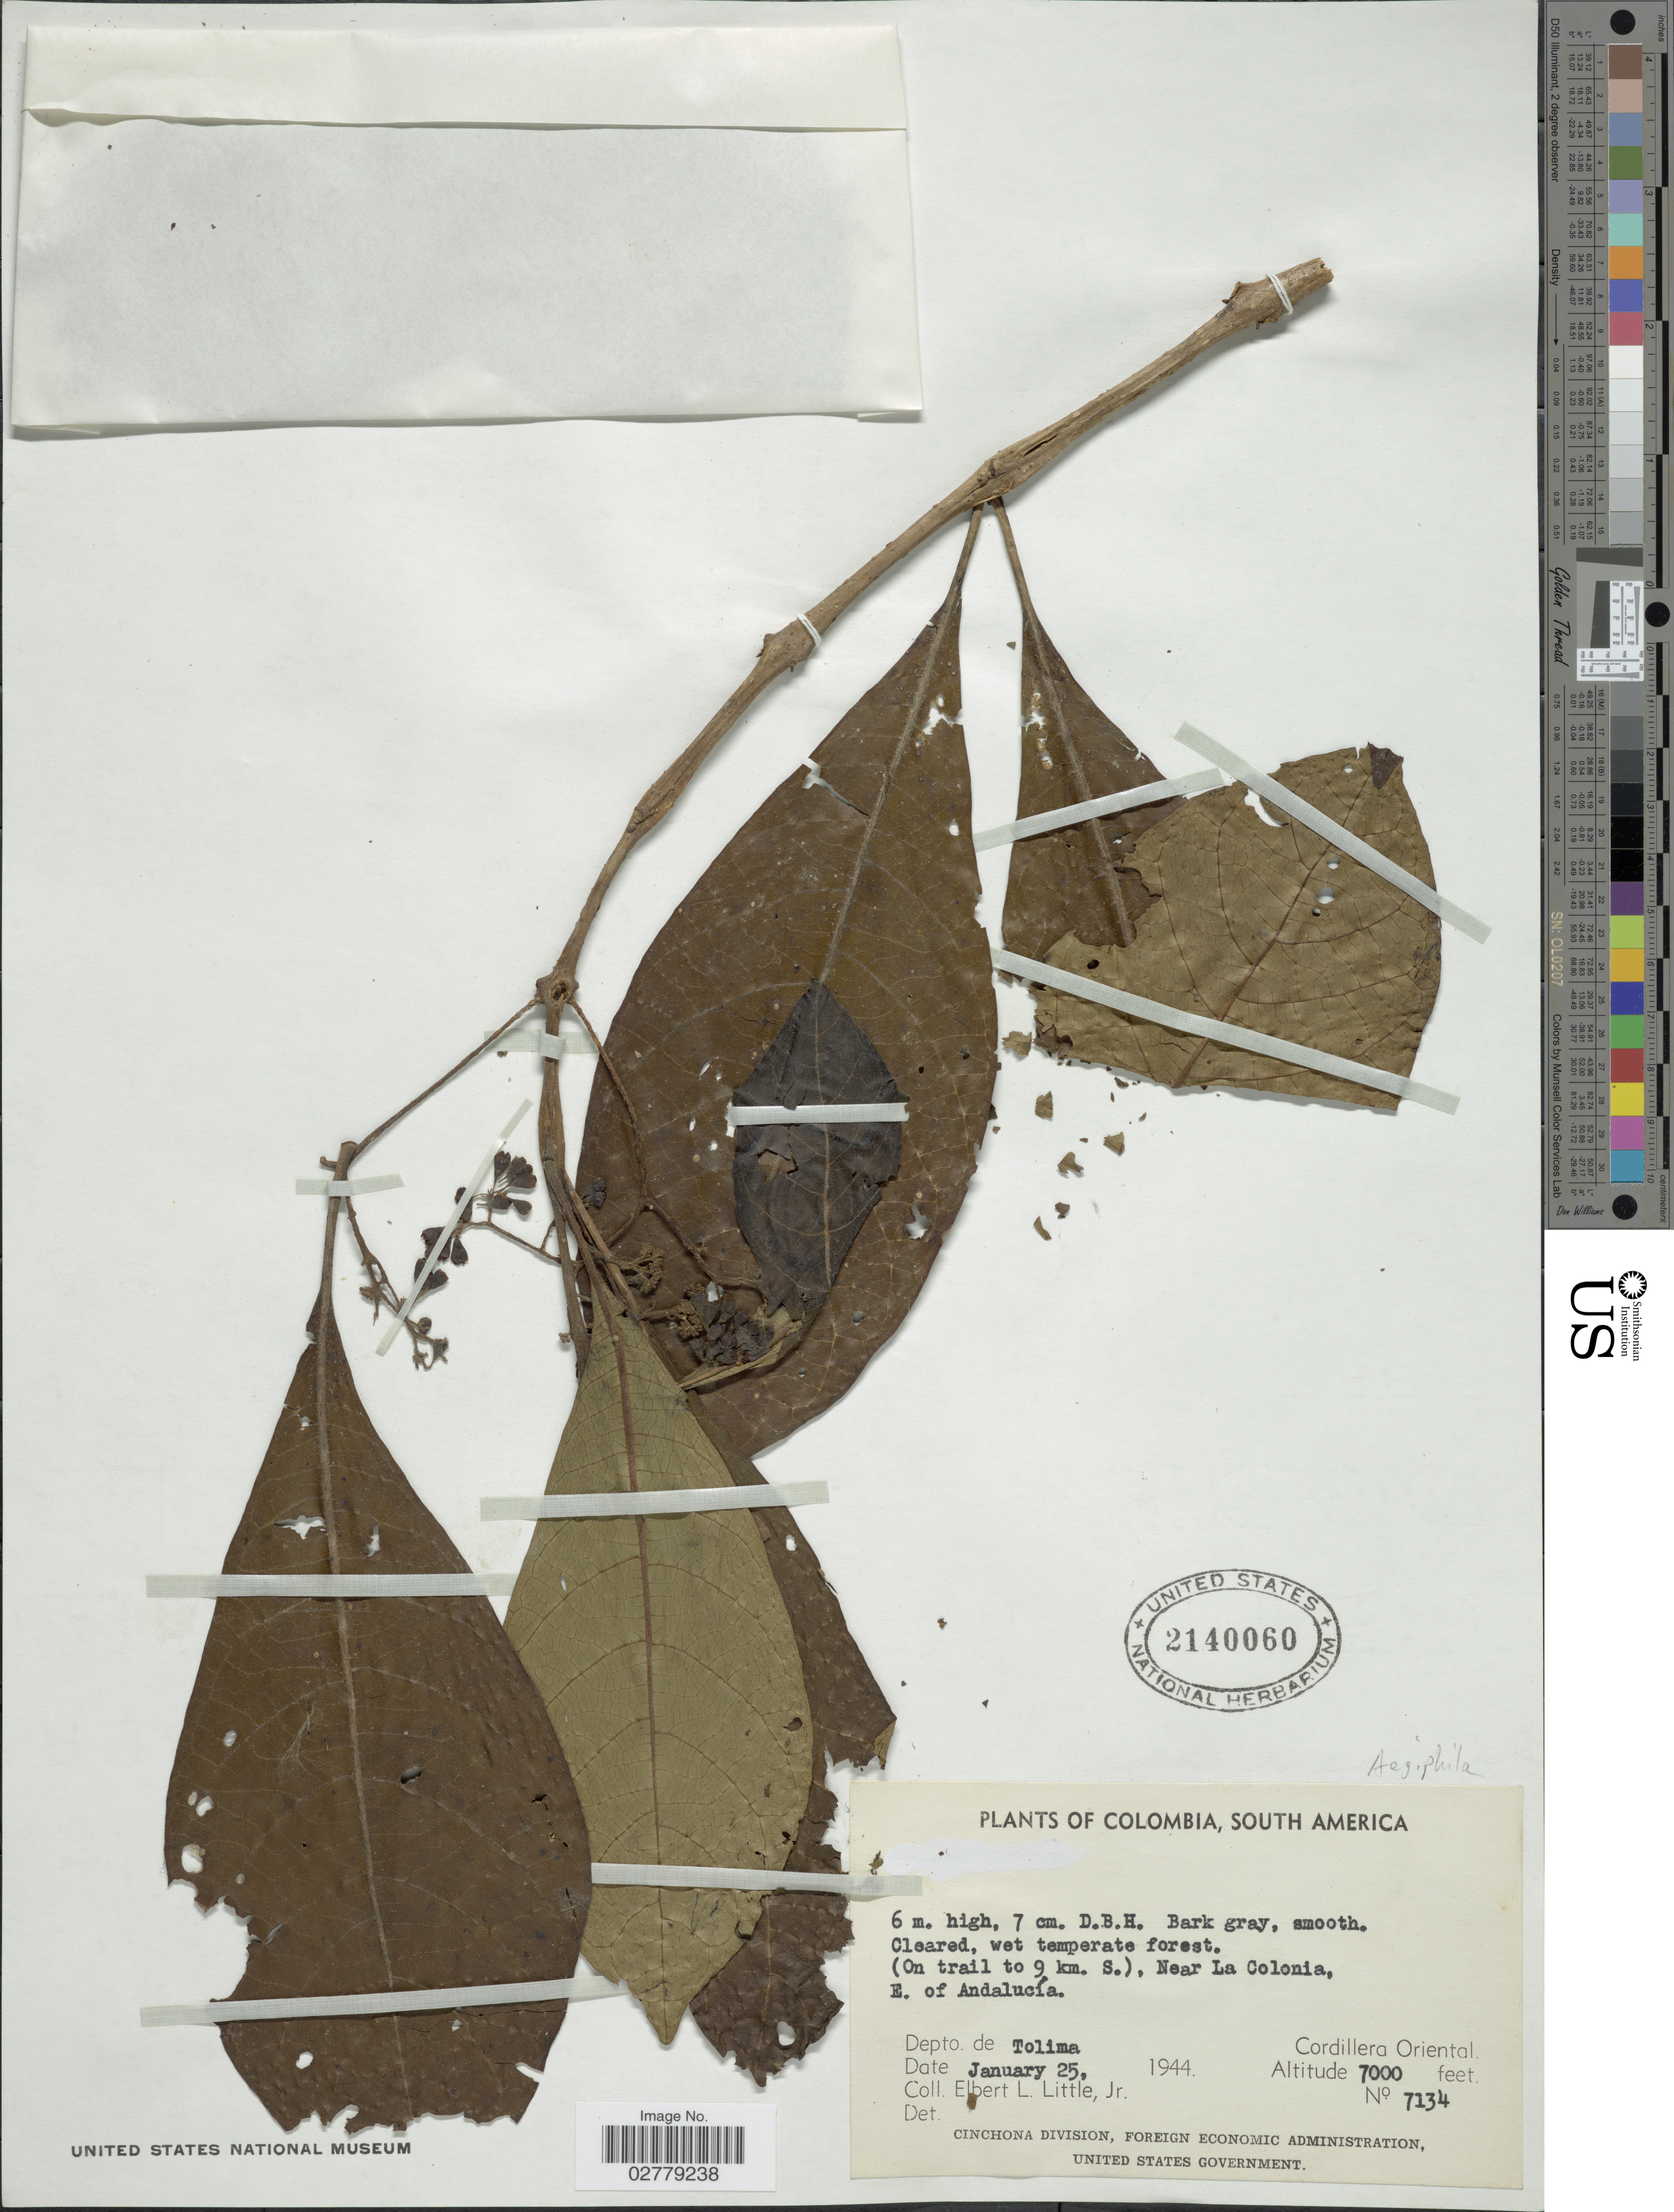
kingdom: Plantae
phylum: Tracheophyta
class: Magnoliopsida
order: Lamiales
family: Lamiaceae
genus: Aegiphila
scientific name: Aegiphila sp.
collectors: E. L. Little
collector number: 7134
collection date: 1944-01-25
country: Colombia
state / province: Tolima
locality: (On trail to 9 km. S., Near La Colonia, E. of Andalucía. Depto. de Tolima. Cordillera Oriental.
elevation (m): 7000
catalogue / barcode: US 2140060